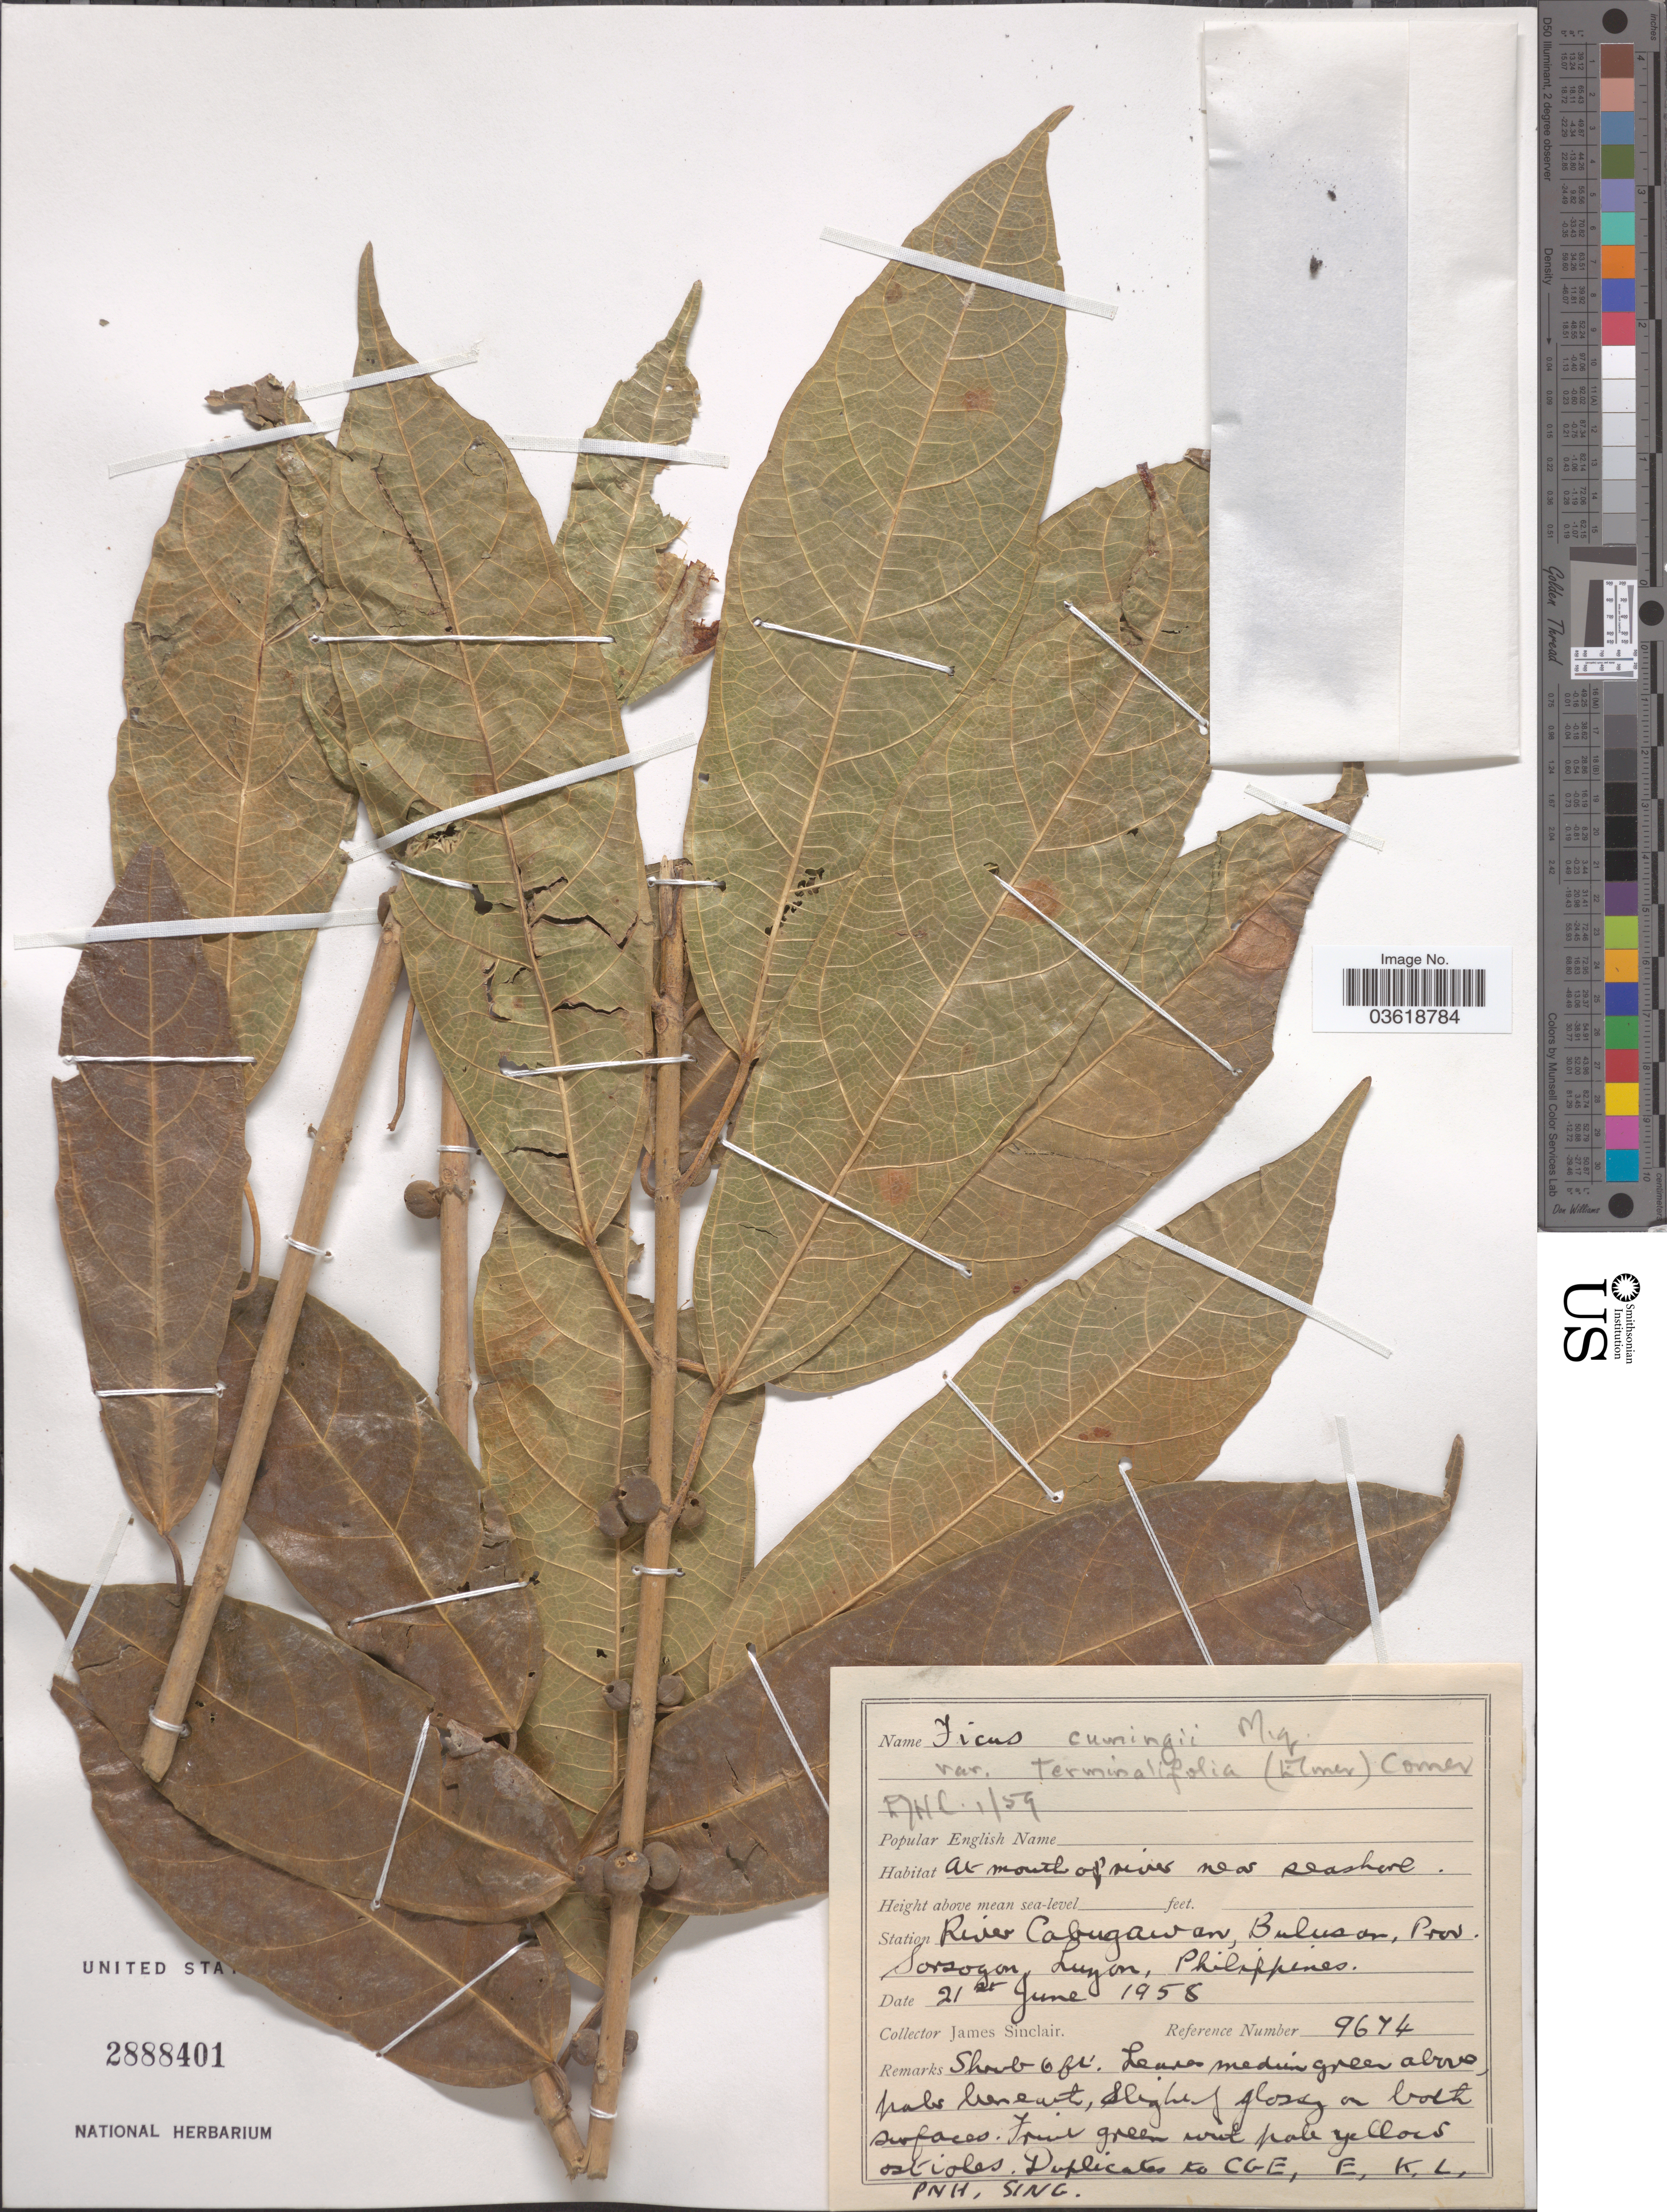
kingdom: Plantae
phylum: Tracheophyta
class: Magnoliopsida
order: Rosales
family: Moraceae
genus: Ficus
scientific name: Ficus cumingii var. terminalifolia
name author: (Elmer) Sata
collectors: J. Sinclair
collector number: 9674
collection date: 1958-06-21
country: Philippines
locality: Station River Cabugawan, Bulusan, Prov. Sorsogon, Luzon.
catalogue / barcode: US 2888401